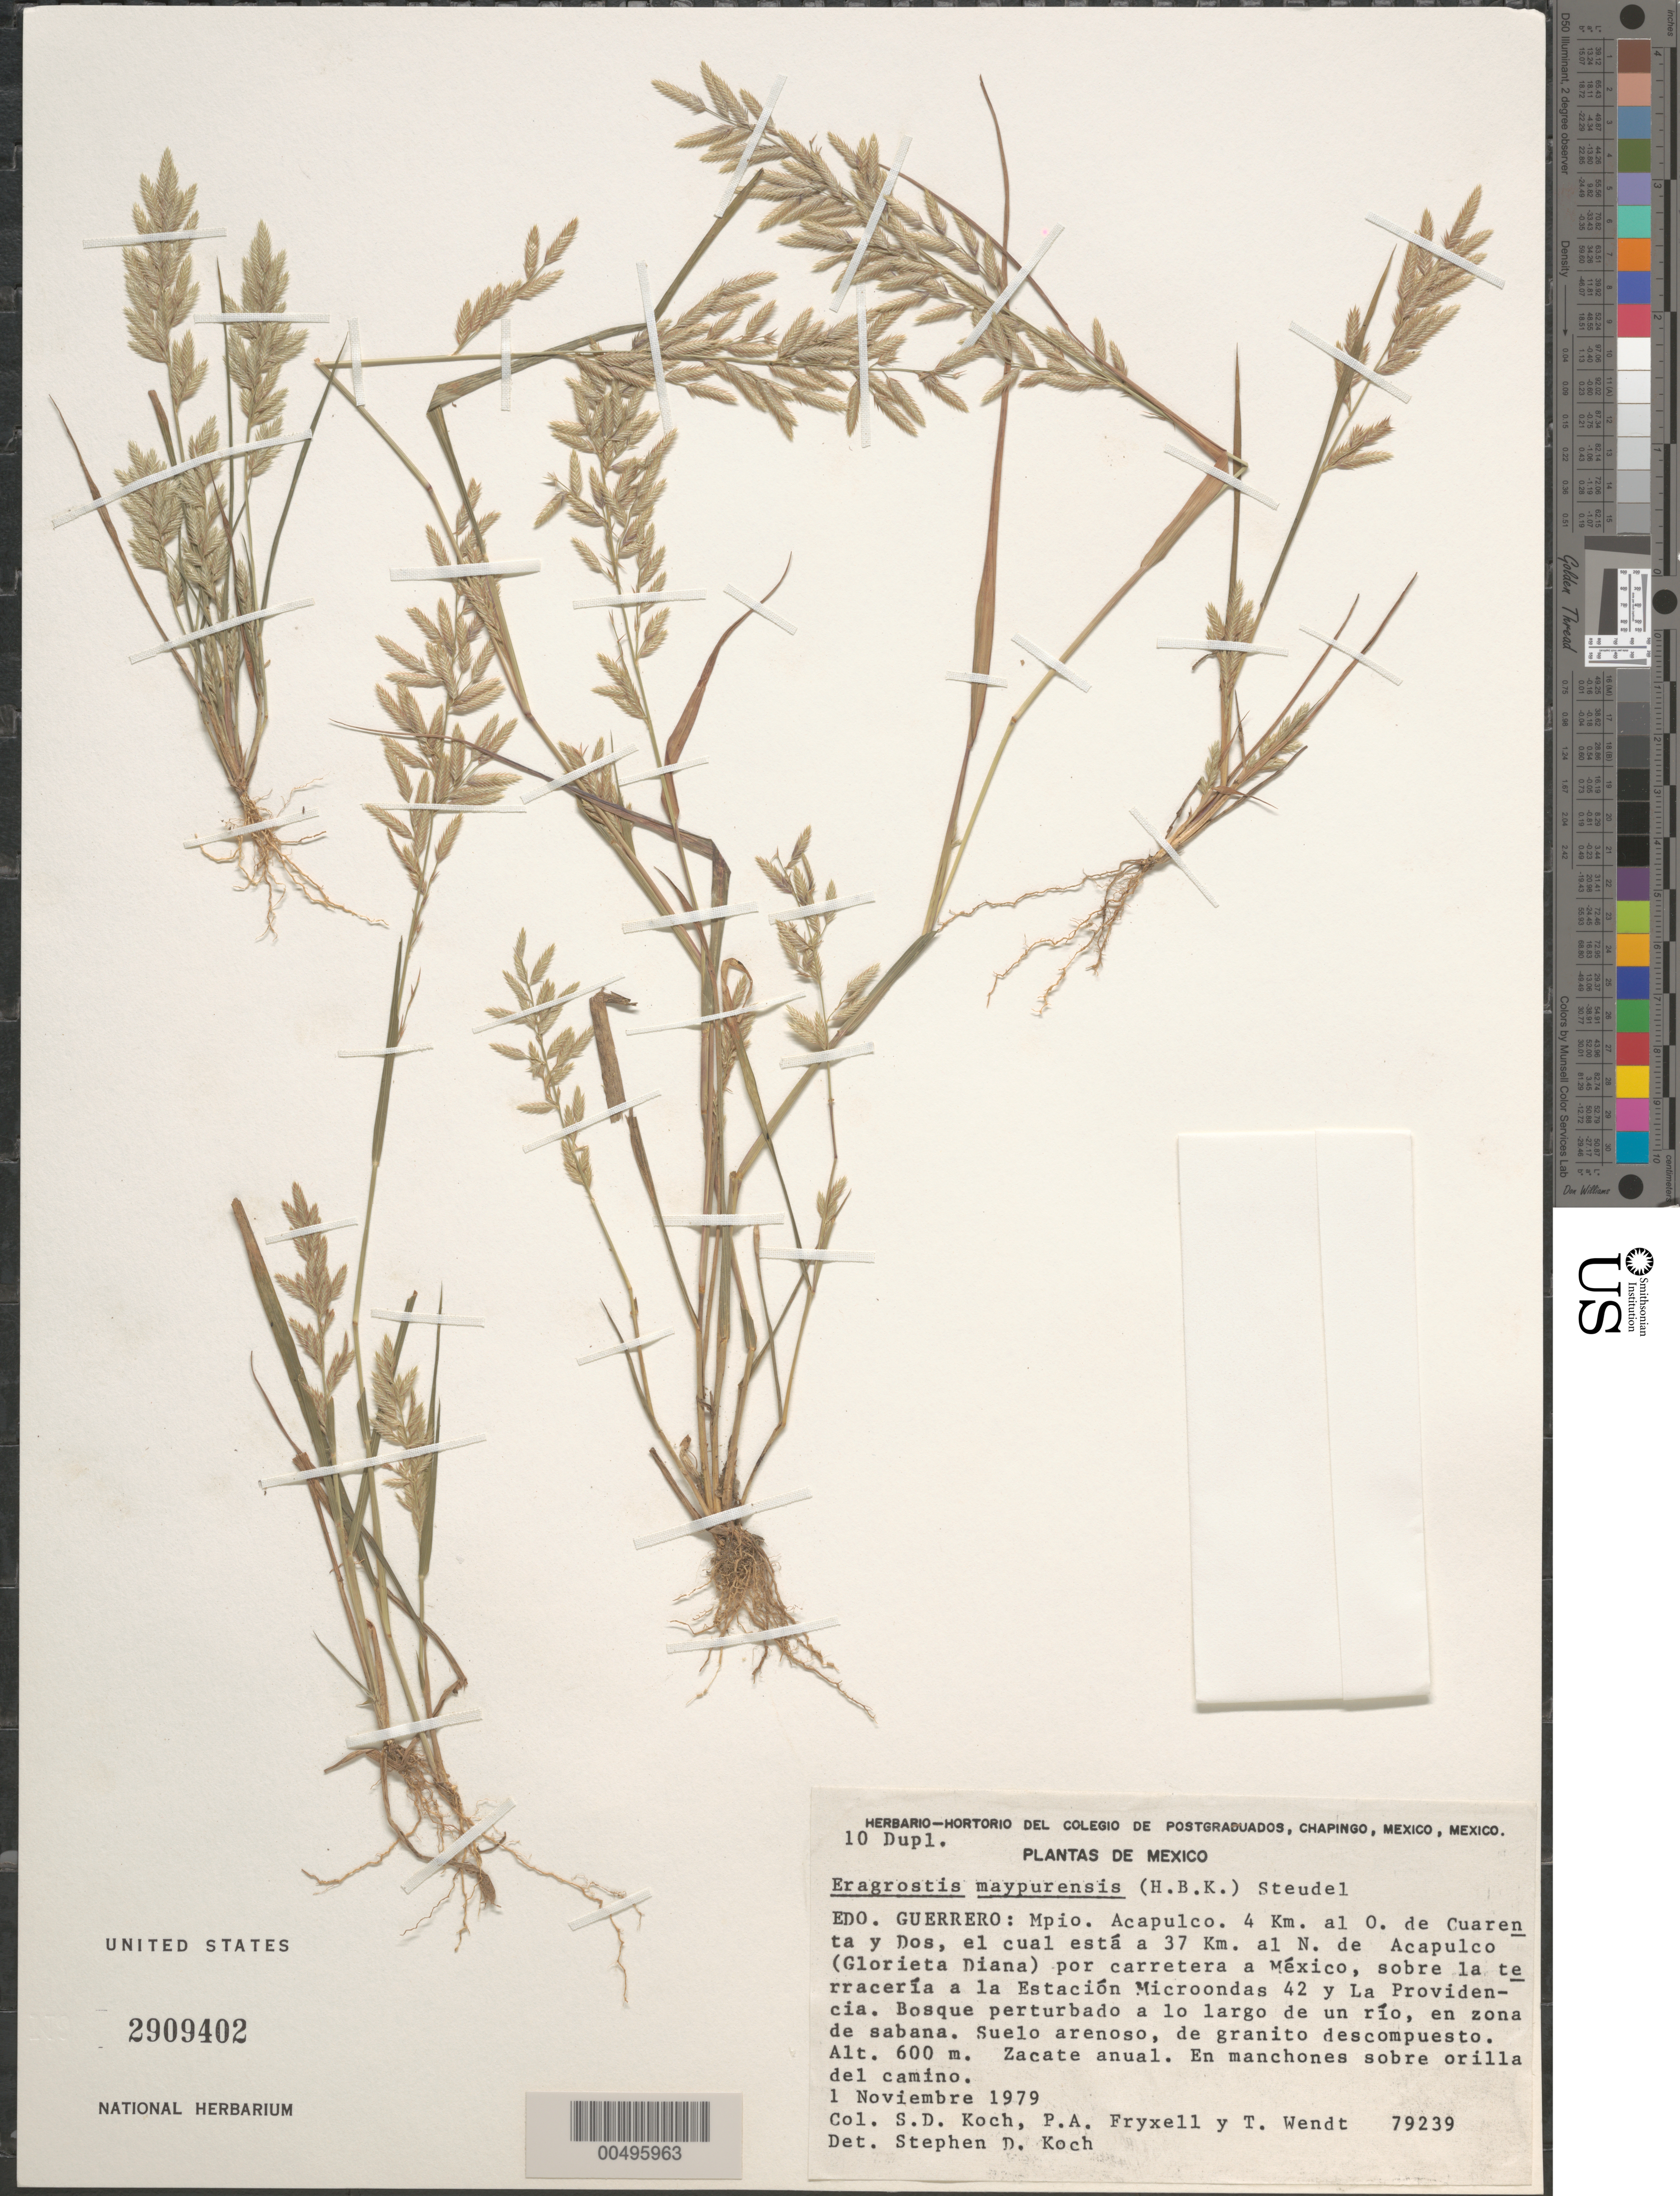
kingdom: Plantae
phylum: Tracheophyta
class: Liliopsida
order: Poales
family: Poaceae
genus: Eragrostis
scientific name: Eragrostis maypurensis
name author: (Kunth) Steud.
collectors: S. D. Koch, P. A. Fryxell & T. L. Wendt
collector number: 79239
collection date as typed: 1 Nov 1979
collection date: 1979-11-01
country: Mexico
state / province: Guerrero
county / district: Acapulco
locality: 4 km W of Cuarenta y Dos, el cual está a 37 km N of Acapulco (Glorieta Diana) par carretera a México, ...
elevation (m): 600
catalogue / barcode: US 2909402